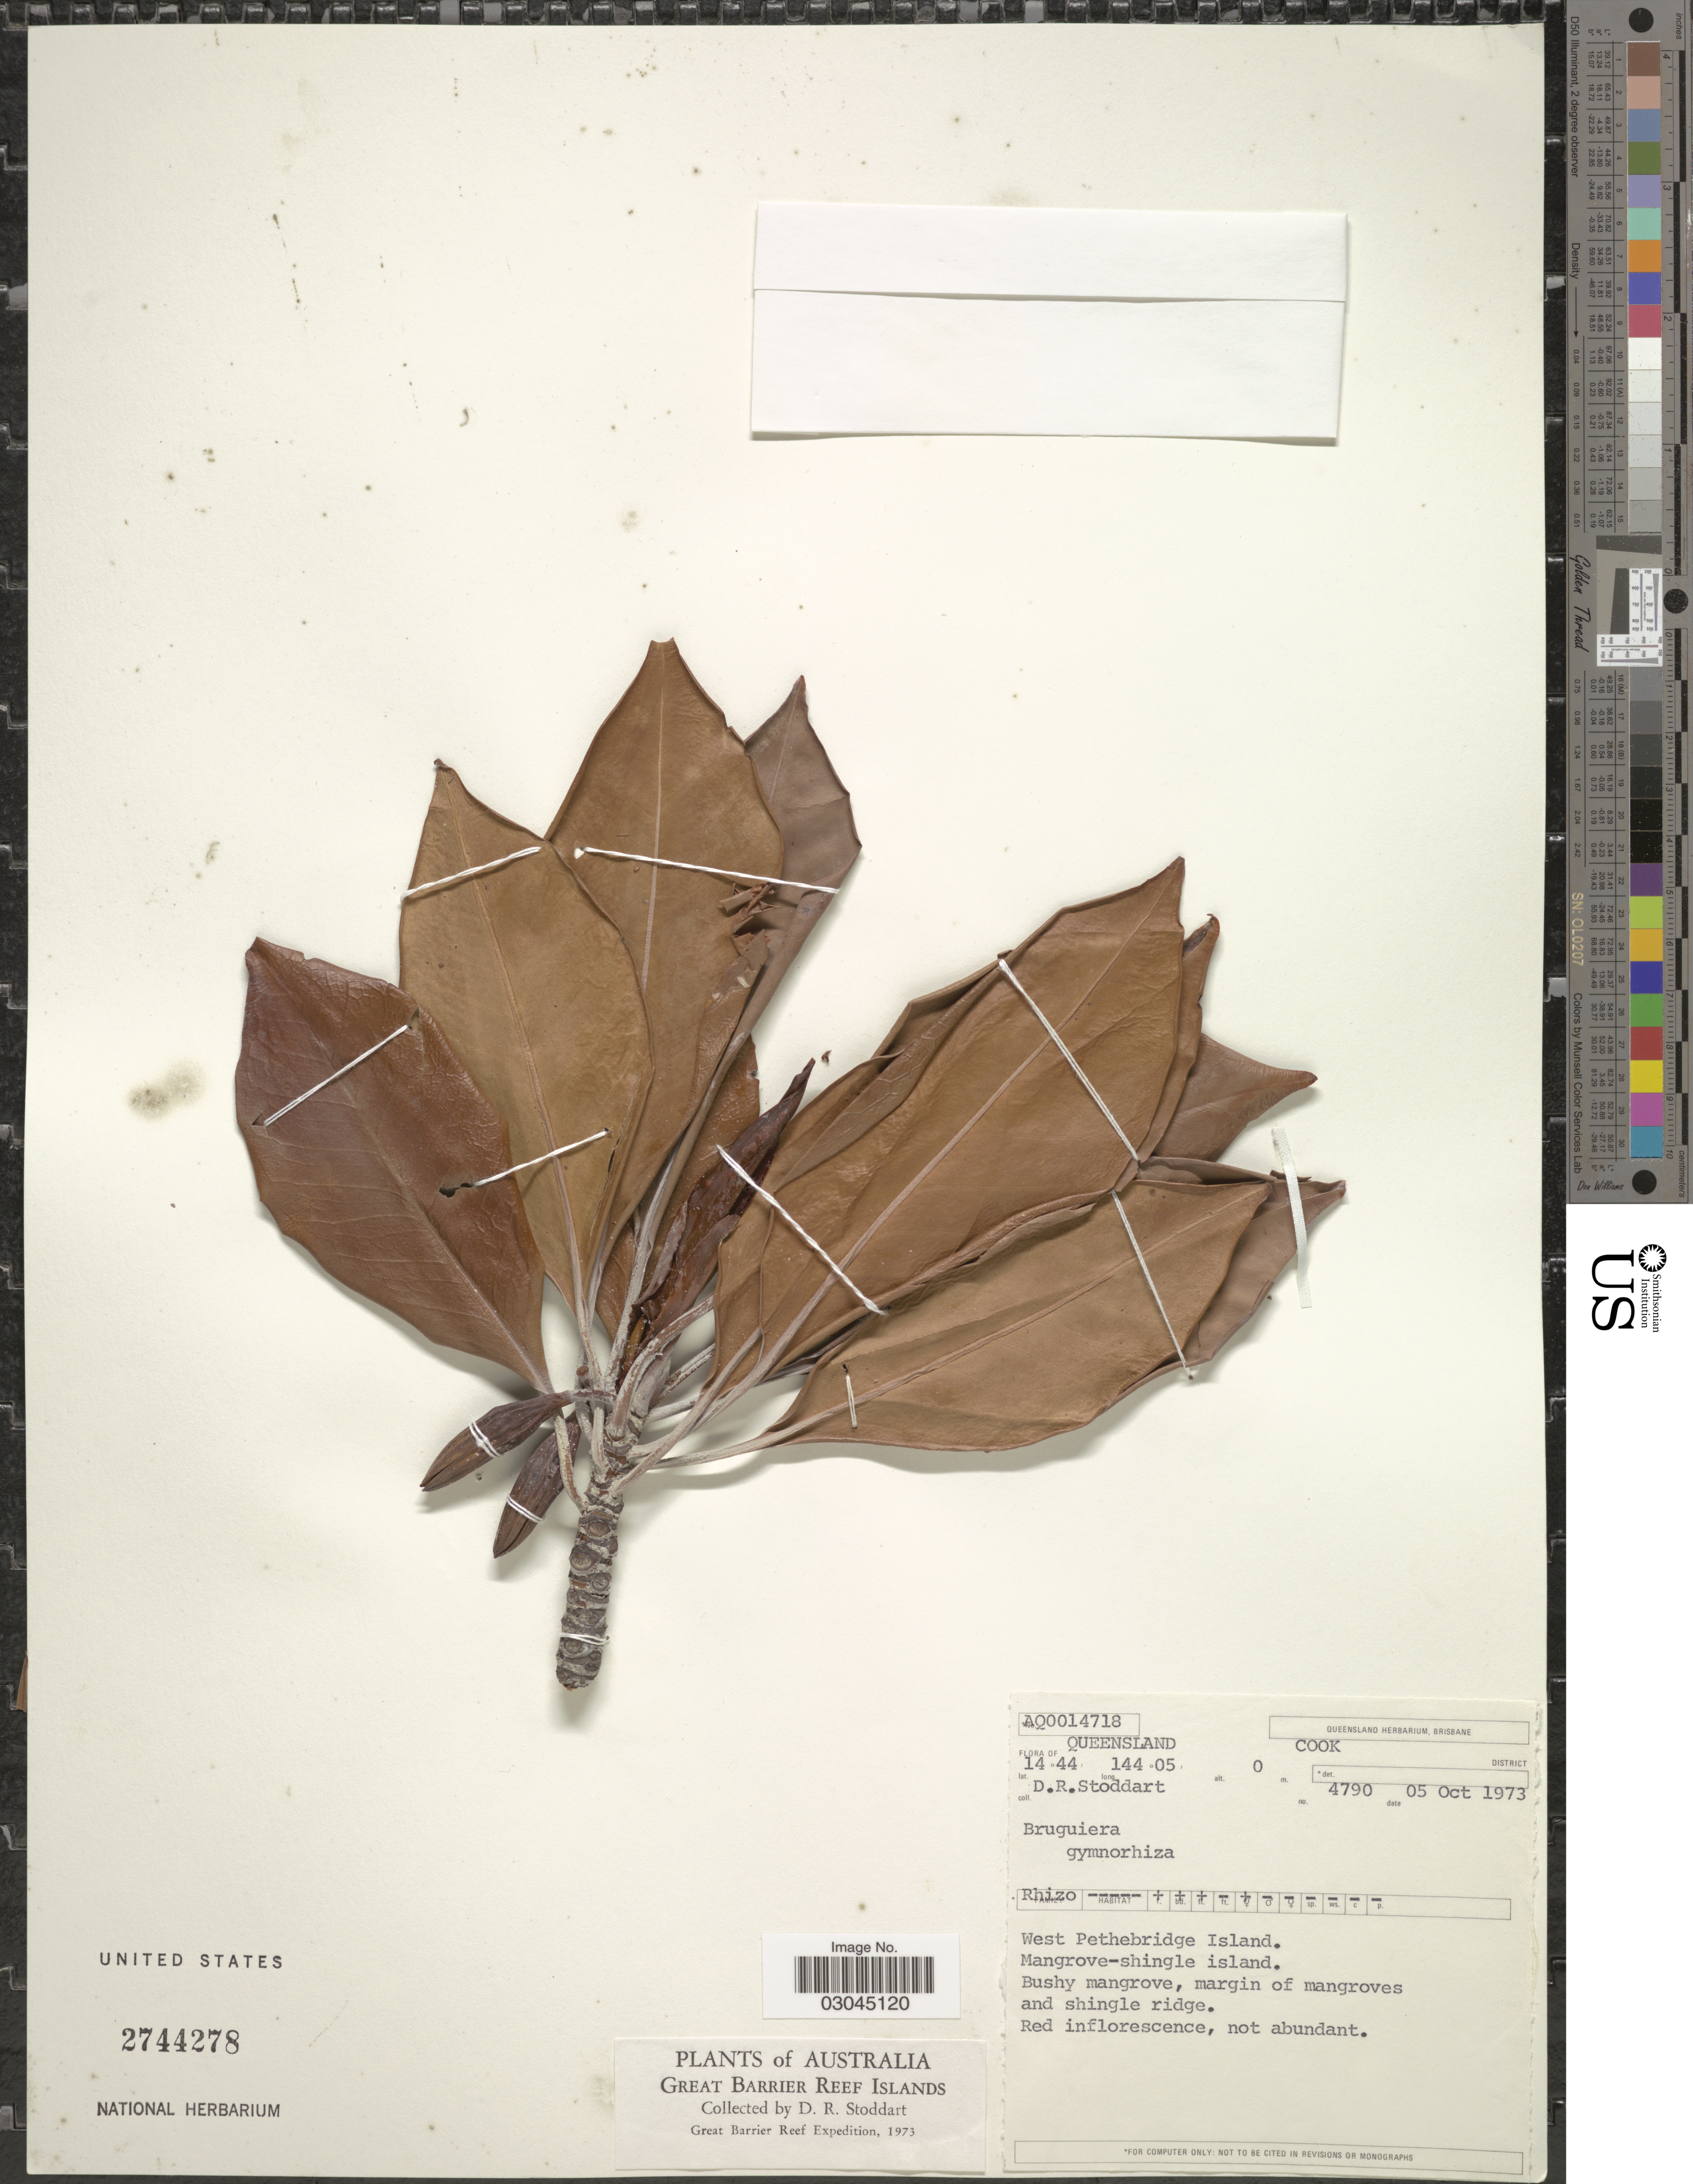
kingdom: Plantae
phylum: Tracheophyta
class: Magnoliopsida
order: Malpighiales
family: Rhizophoraceae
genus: Bruguiera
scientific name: Bruguiera gymnorhiza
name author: (L.) Savigny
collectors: D. R. Stoddart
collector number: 4790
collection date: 1973-10-05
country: Australia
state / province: Queensland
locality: Cook District. West Pethebridge Island. Mangrove-shingle island. Great Barrier Reef Islands. Great Barrier Reef.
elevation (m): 0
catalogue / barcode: US 2744278